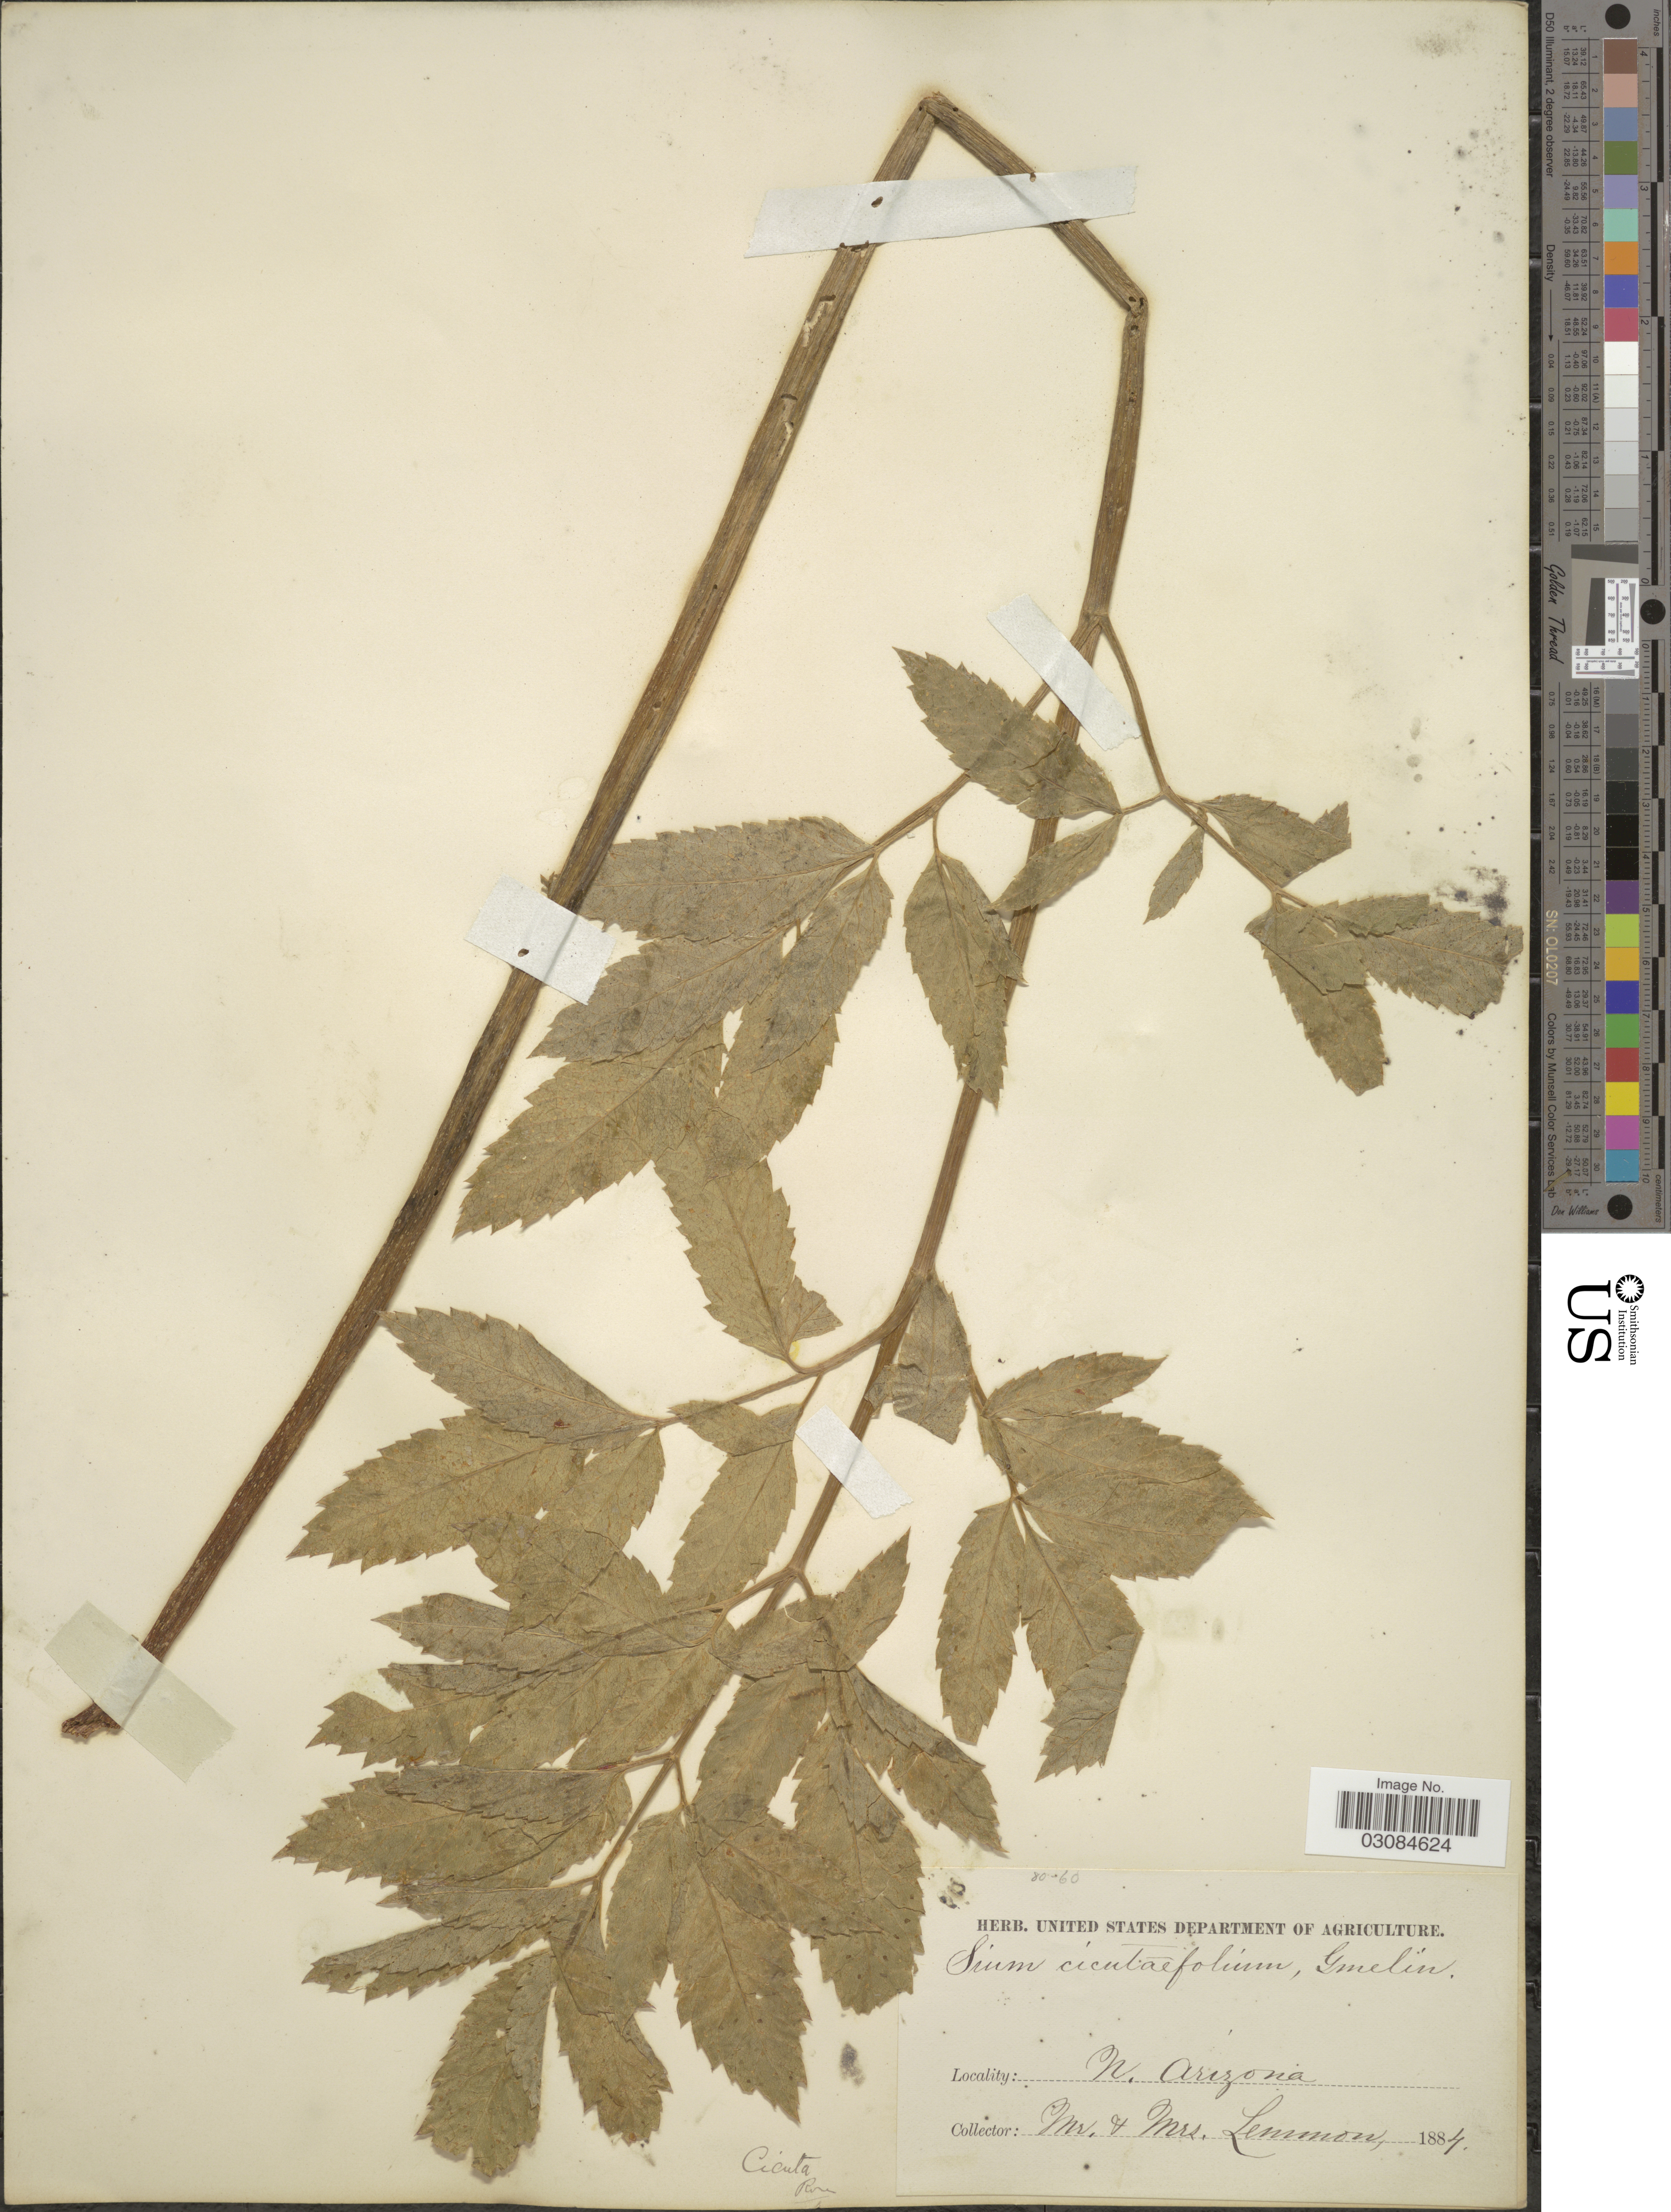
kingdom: Plantae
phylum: Tracheophyta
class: Magnoliopsida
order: Apiales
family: Apiaceae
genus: Cicuta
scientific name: Cicuta occidentalis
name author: Greene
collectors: -- Lemmon & Lemmon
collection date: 1884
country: United States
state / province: Arizona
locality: N. Arizona.